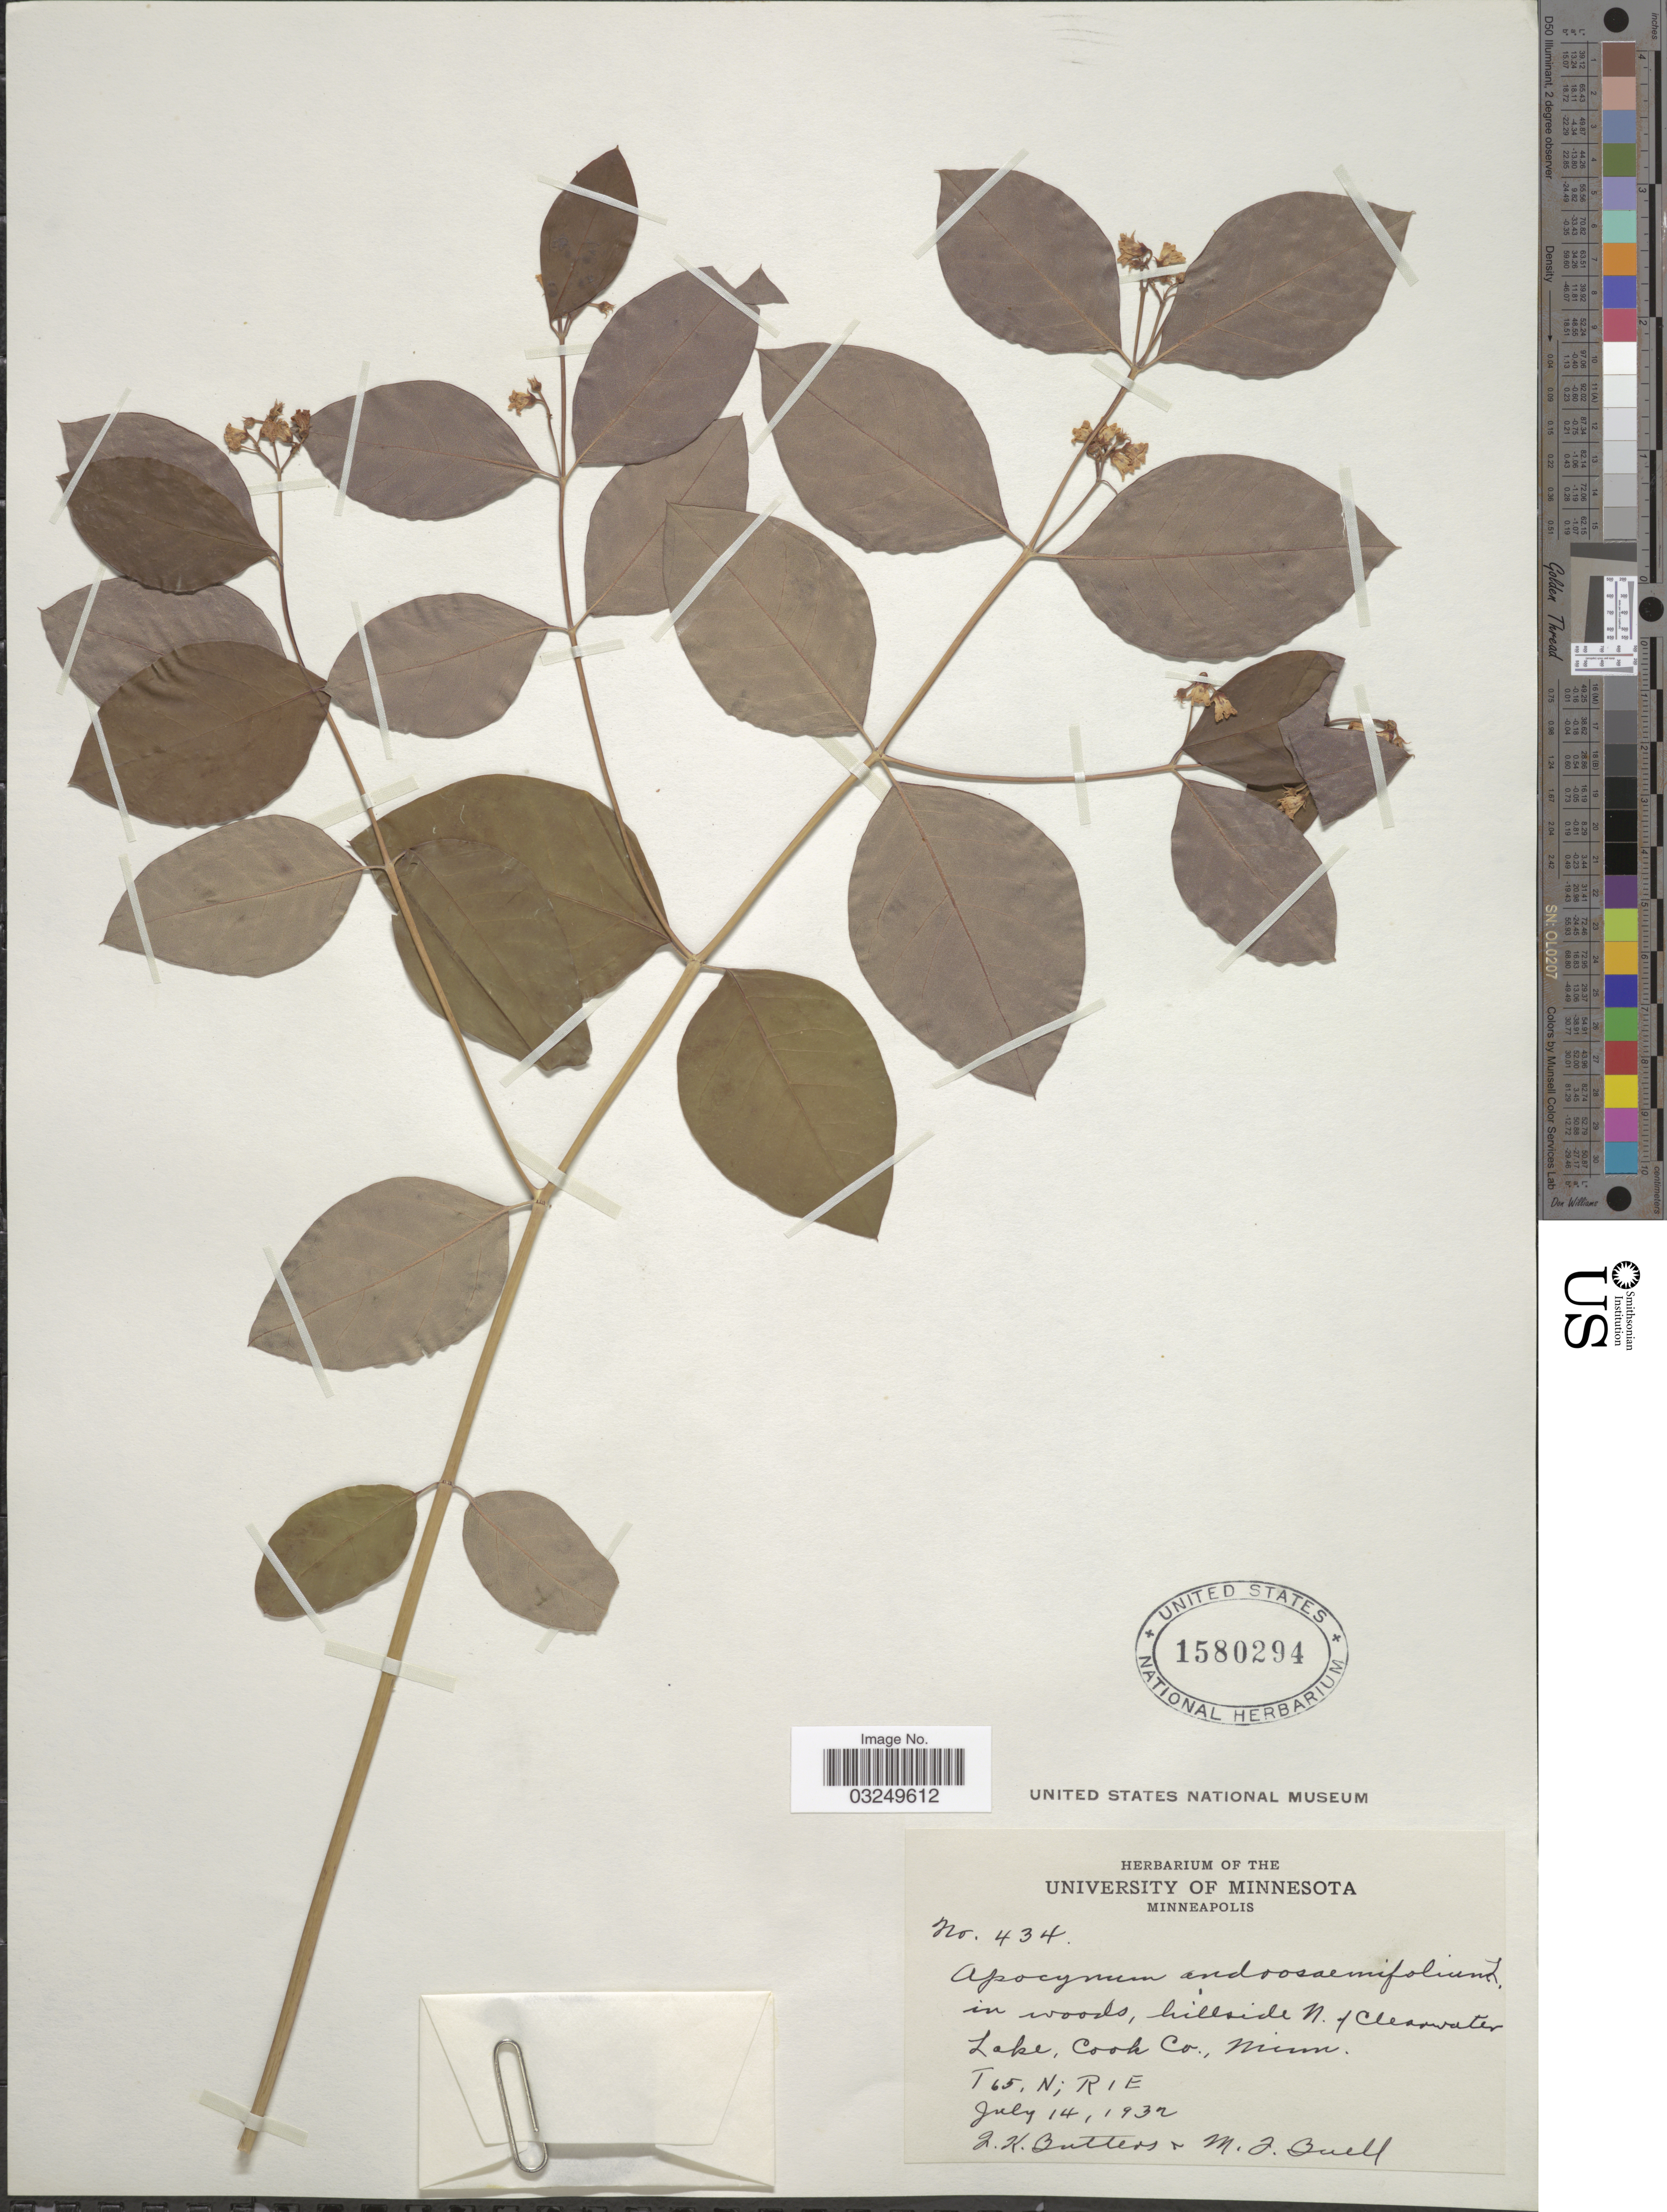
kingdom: Plantae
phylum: Tracheophyta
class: Magnoliopsida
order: Gentianales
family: Apocynaceae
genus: Apocynum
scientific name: Apocynum androsaemifolium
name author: L.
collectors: J. Butters & M. Buell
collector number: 434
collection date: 1932-07-14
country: United States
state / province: Minnesota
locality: Hillside N. of Clearwater Lake, Cook Co., Minn. T65.N; R1E.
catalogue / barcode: US 1580294